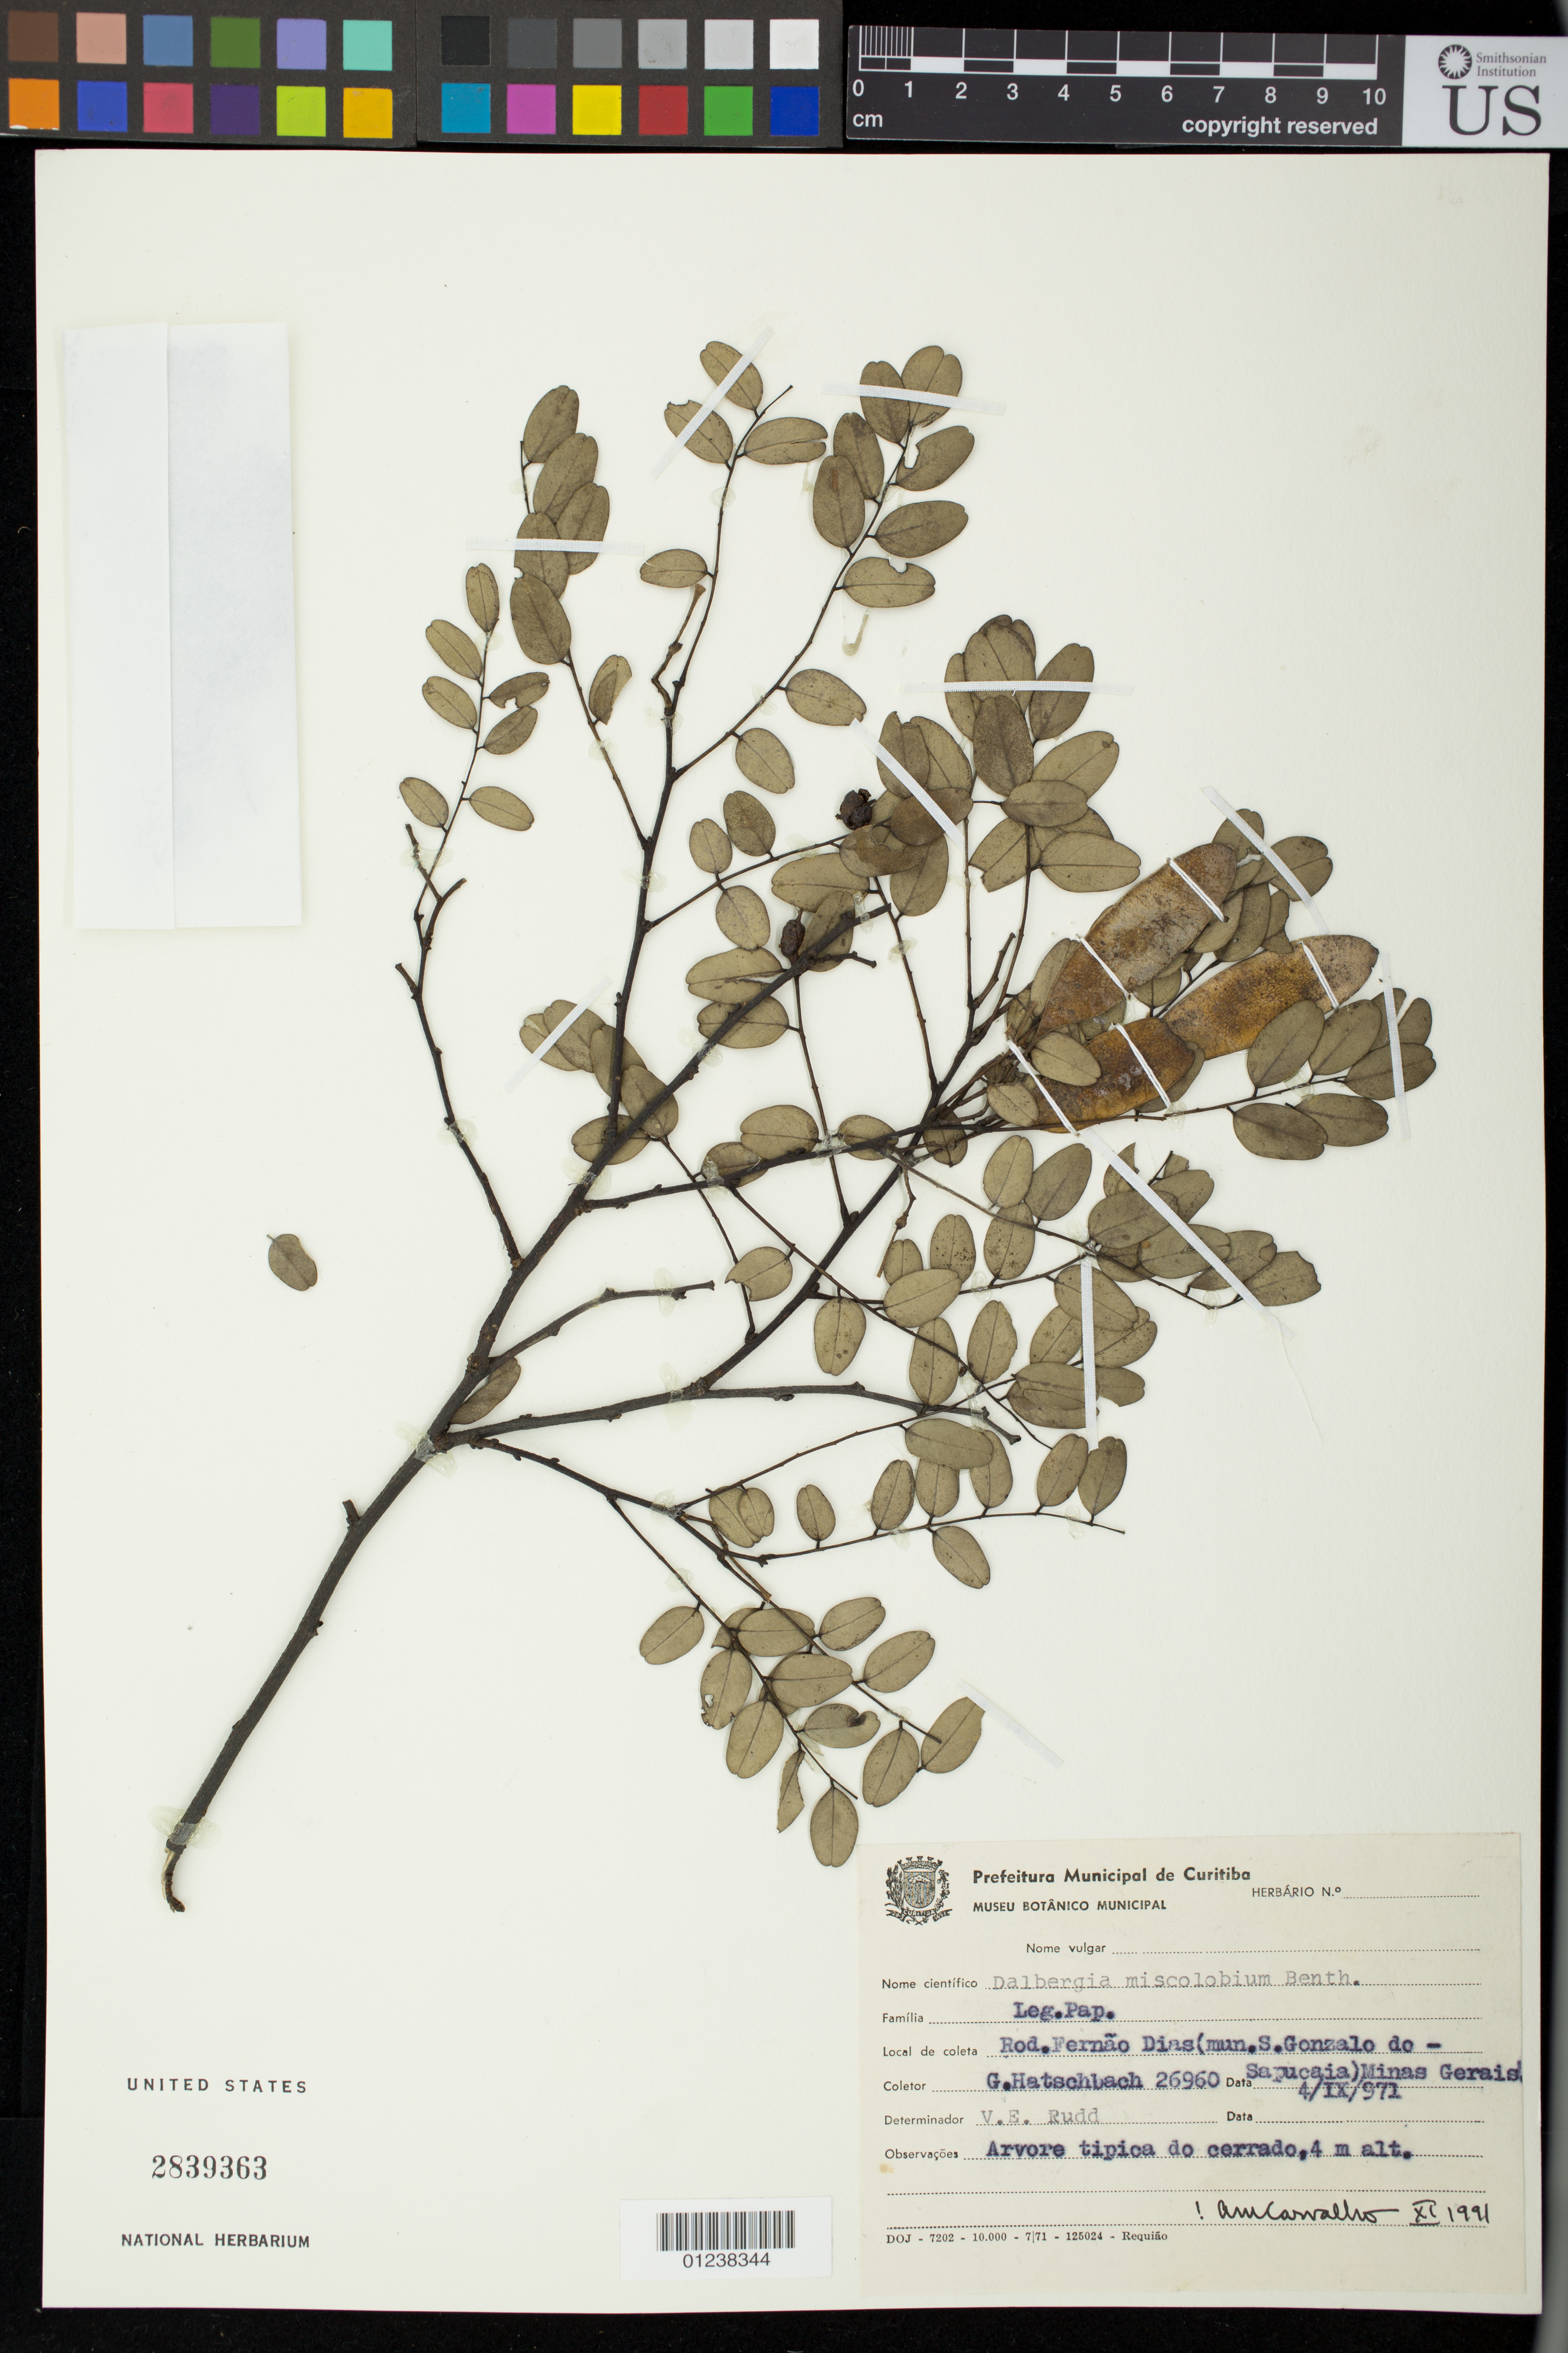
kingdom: Plantae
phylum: Tracheophyta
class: Magnoliopsida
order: Fabales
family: Fabaceae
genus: Dalbergia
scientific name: Dalbergia miscolobium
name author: Benth.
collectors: G. Hatschbach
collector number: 26960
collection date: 1971-09-04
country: Brazil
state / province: Minas Gerais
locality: Rod. Fernao Dias (mun. S. Gonzalo do - Sapucaia)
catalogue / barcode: US 2839363